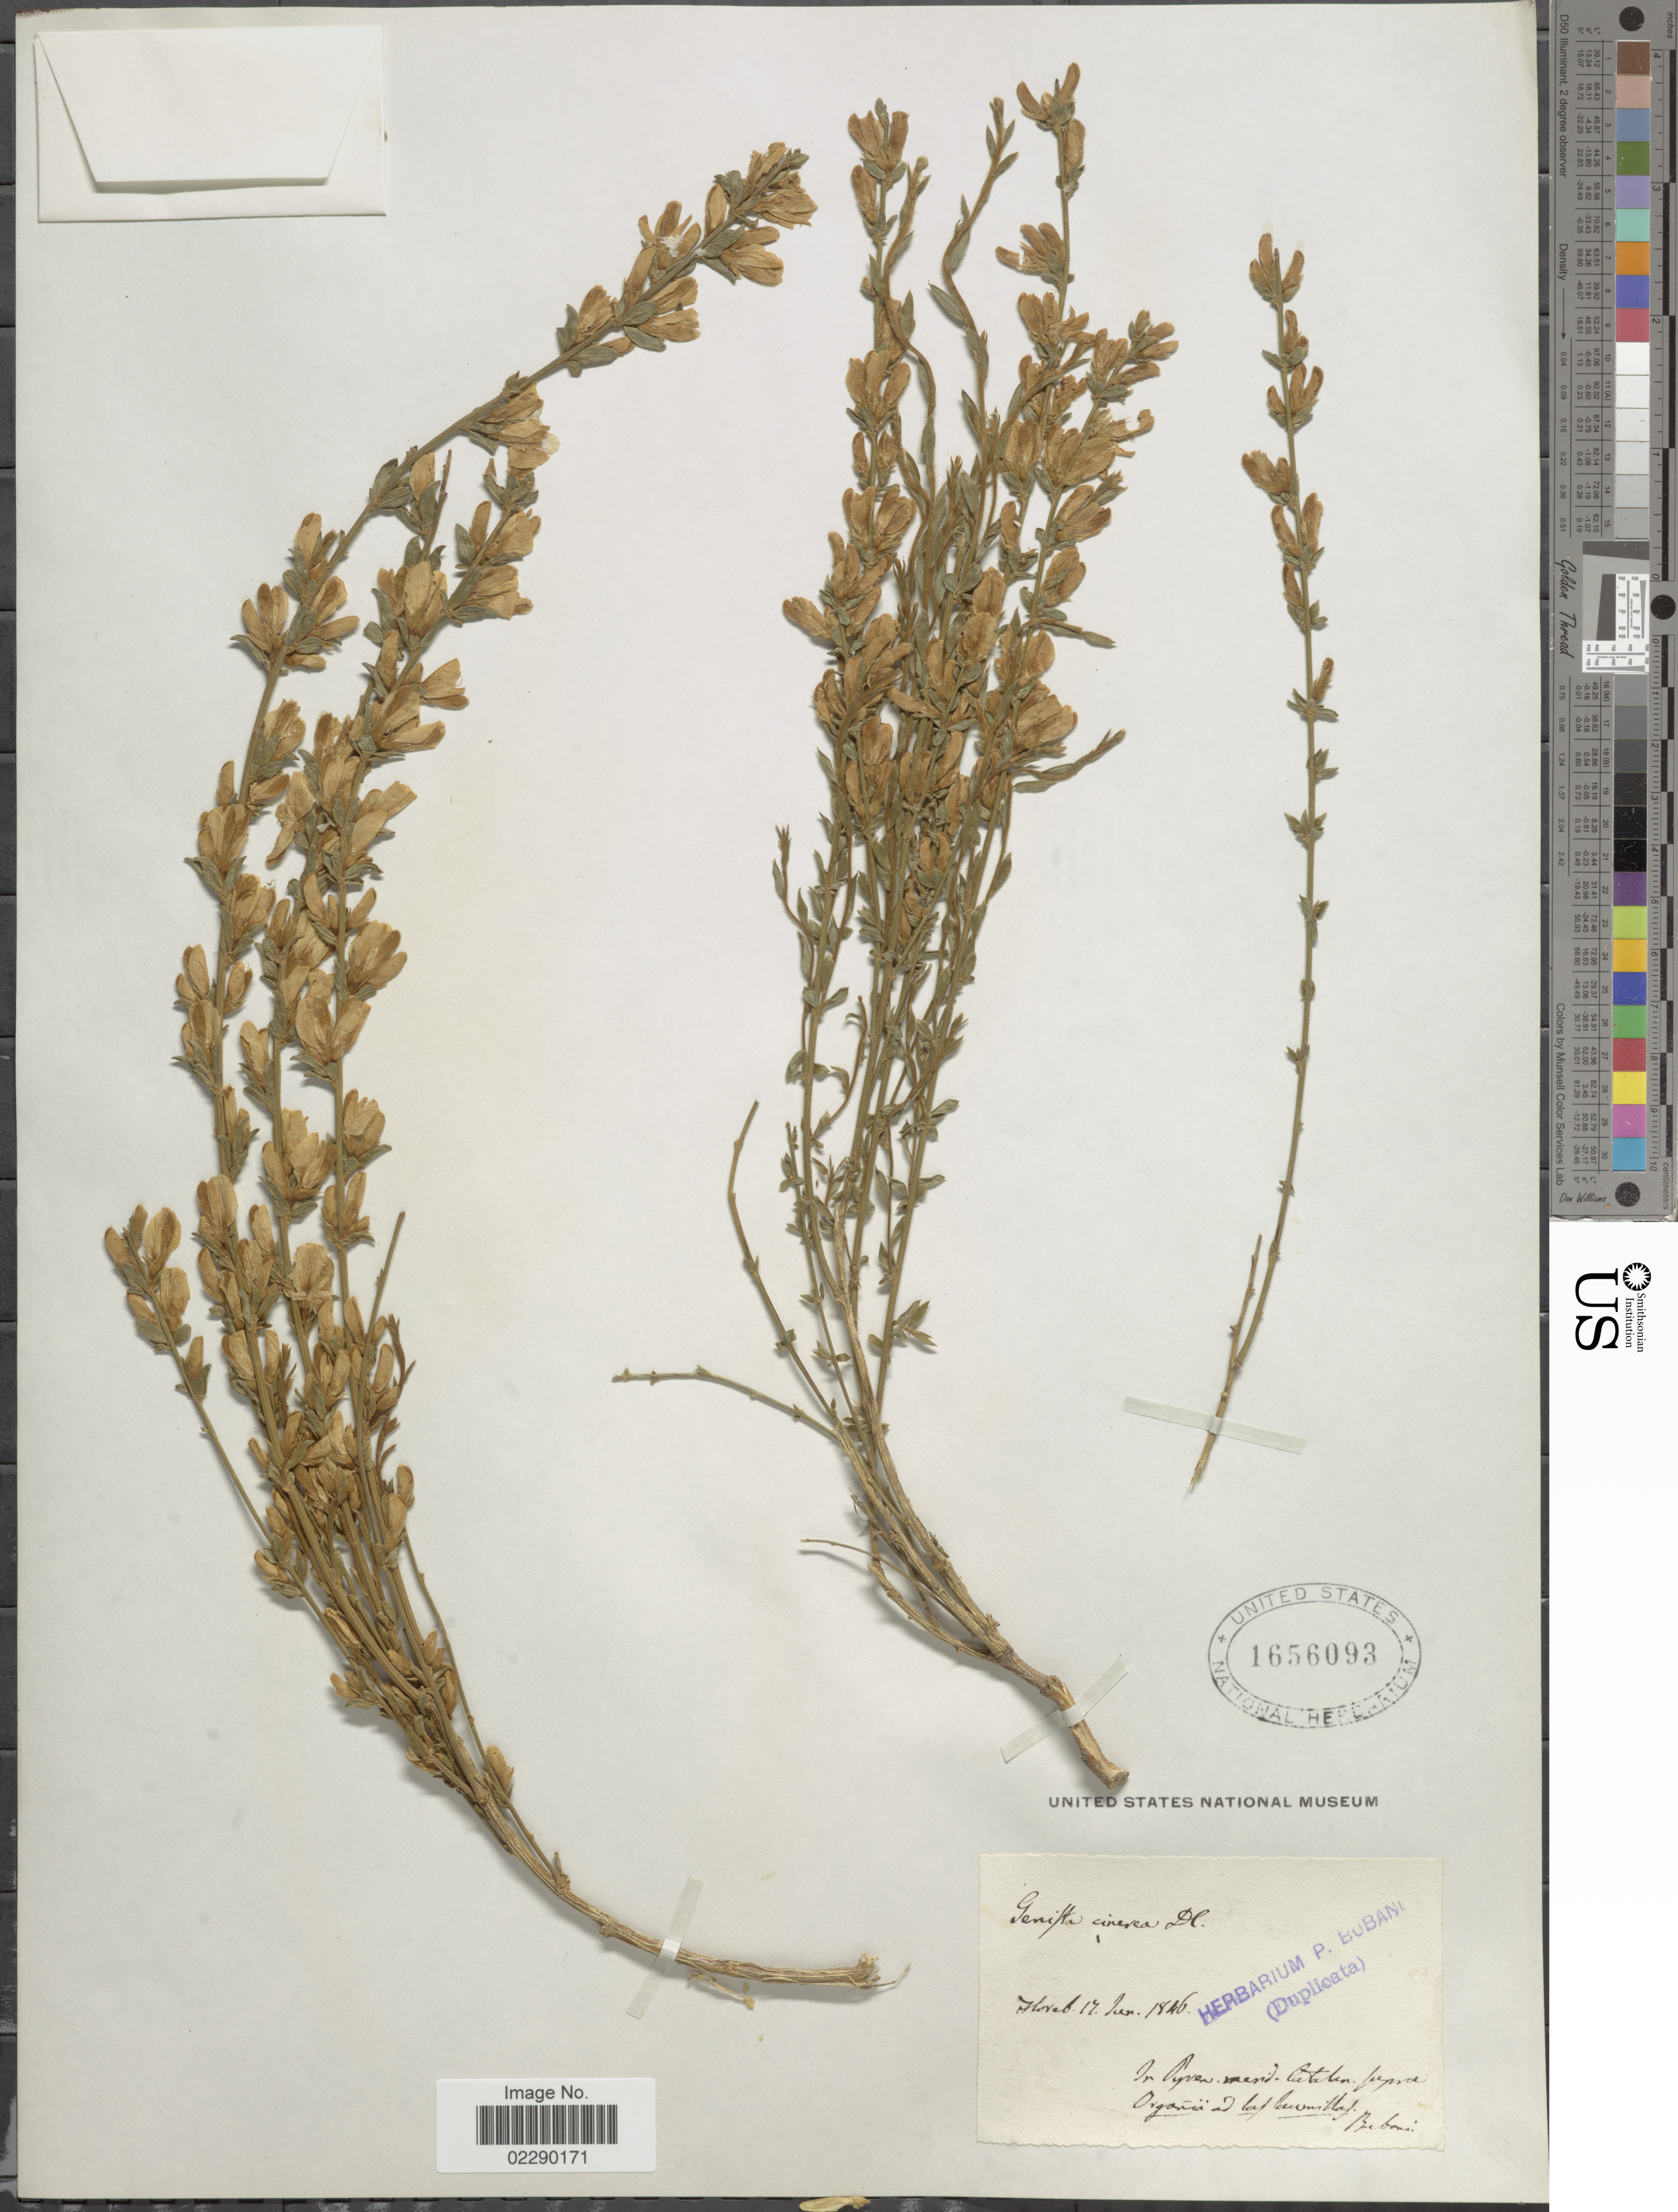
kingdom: Plantae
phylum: Tracheophyta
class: Magnoliopsida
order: Fabales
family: Fabaceae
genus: Genista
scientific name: Genista cinerea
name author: (Vill.) DC.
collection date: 1846-06-17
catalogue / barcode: US 1656093